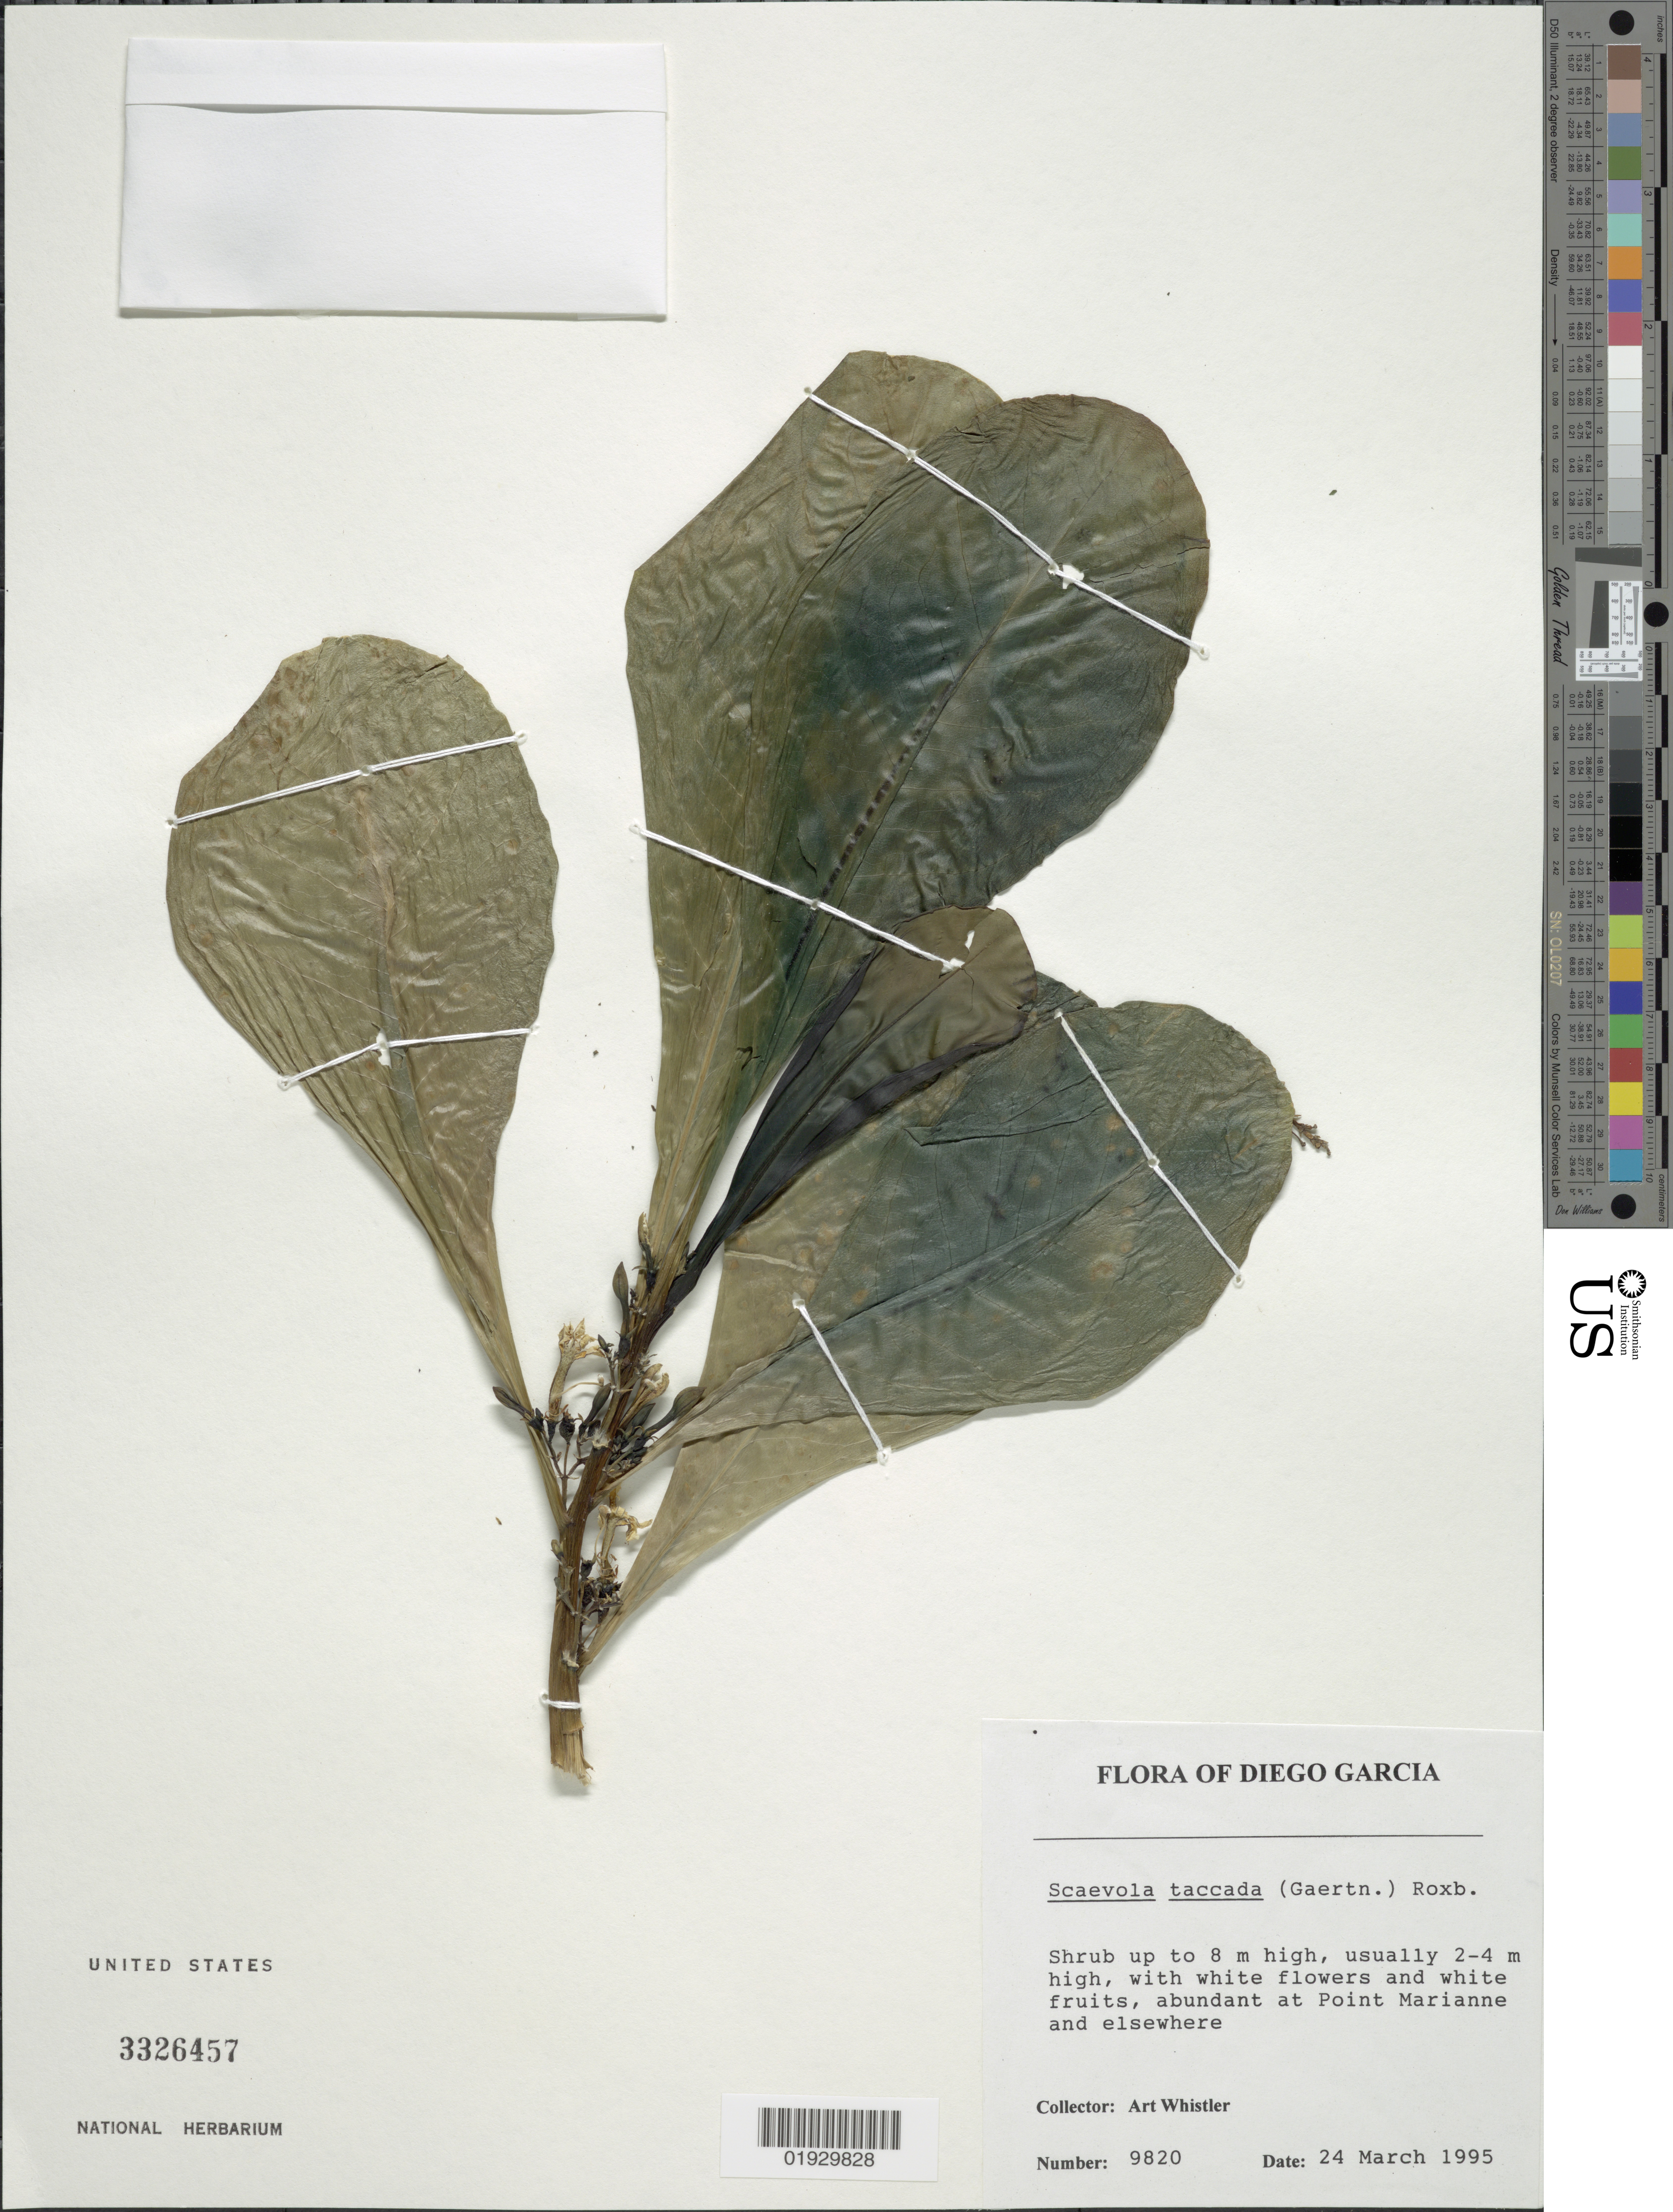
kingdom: Plantae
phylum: Tracheophyta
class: Magnoliopsida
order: Asterales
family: Goodeniaceae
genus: Scaevola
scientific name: Scaevola taccada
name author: (Gaertn.) Roxb.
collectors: A. Whistler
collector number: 9820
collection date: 1995-03-24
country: British Indian Ocean Territory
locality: Diego Garcia. Abundant at Point Marianne and elsewhere.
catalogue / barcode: US 3326457